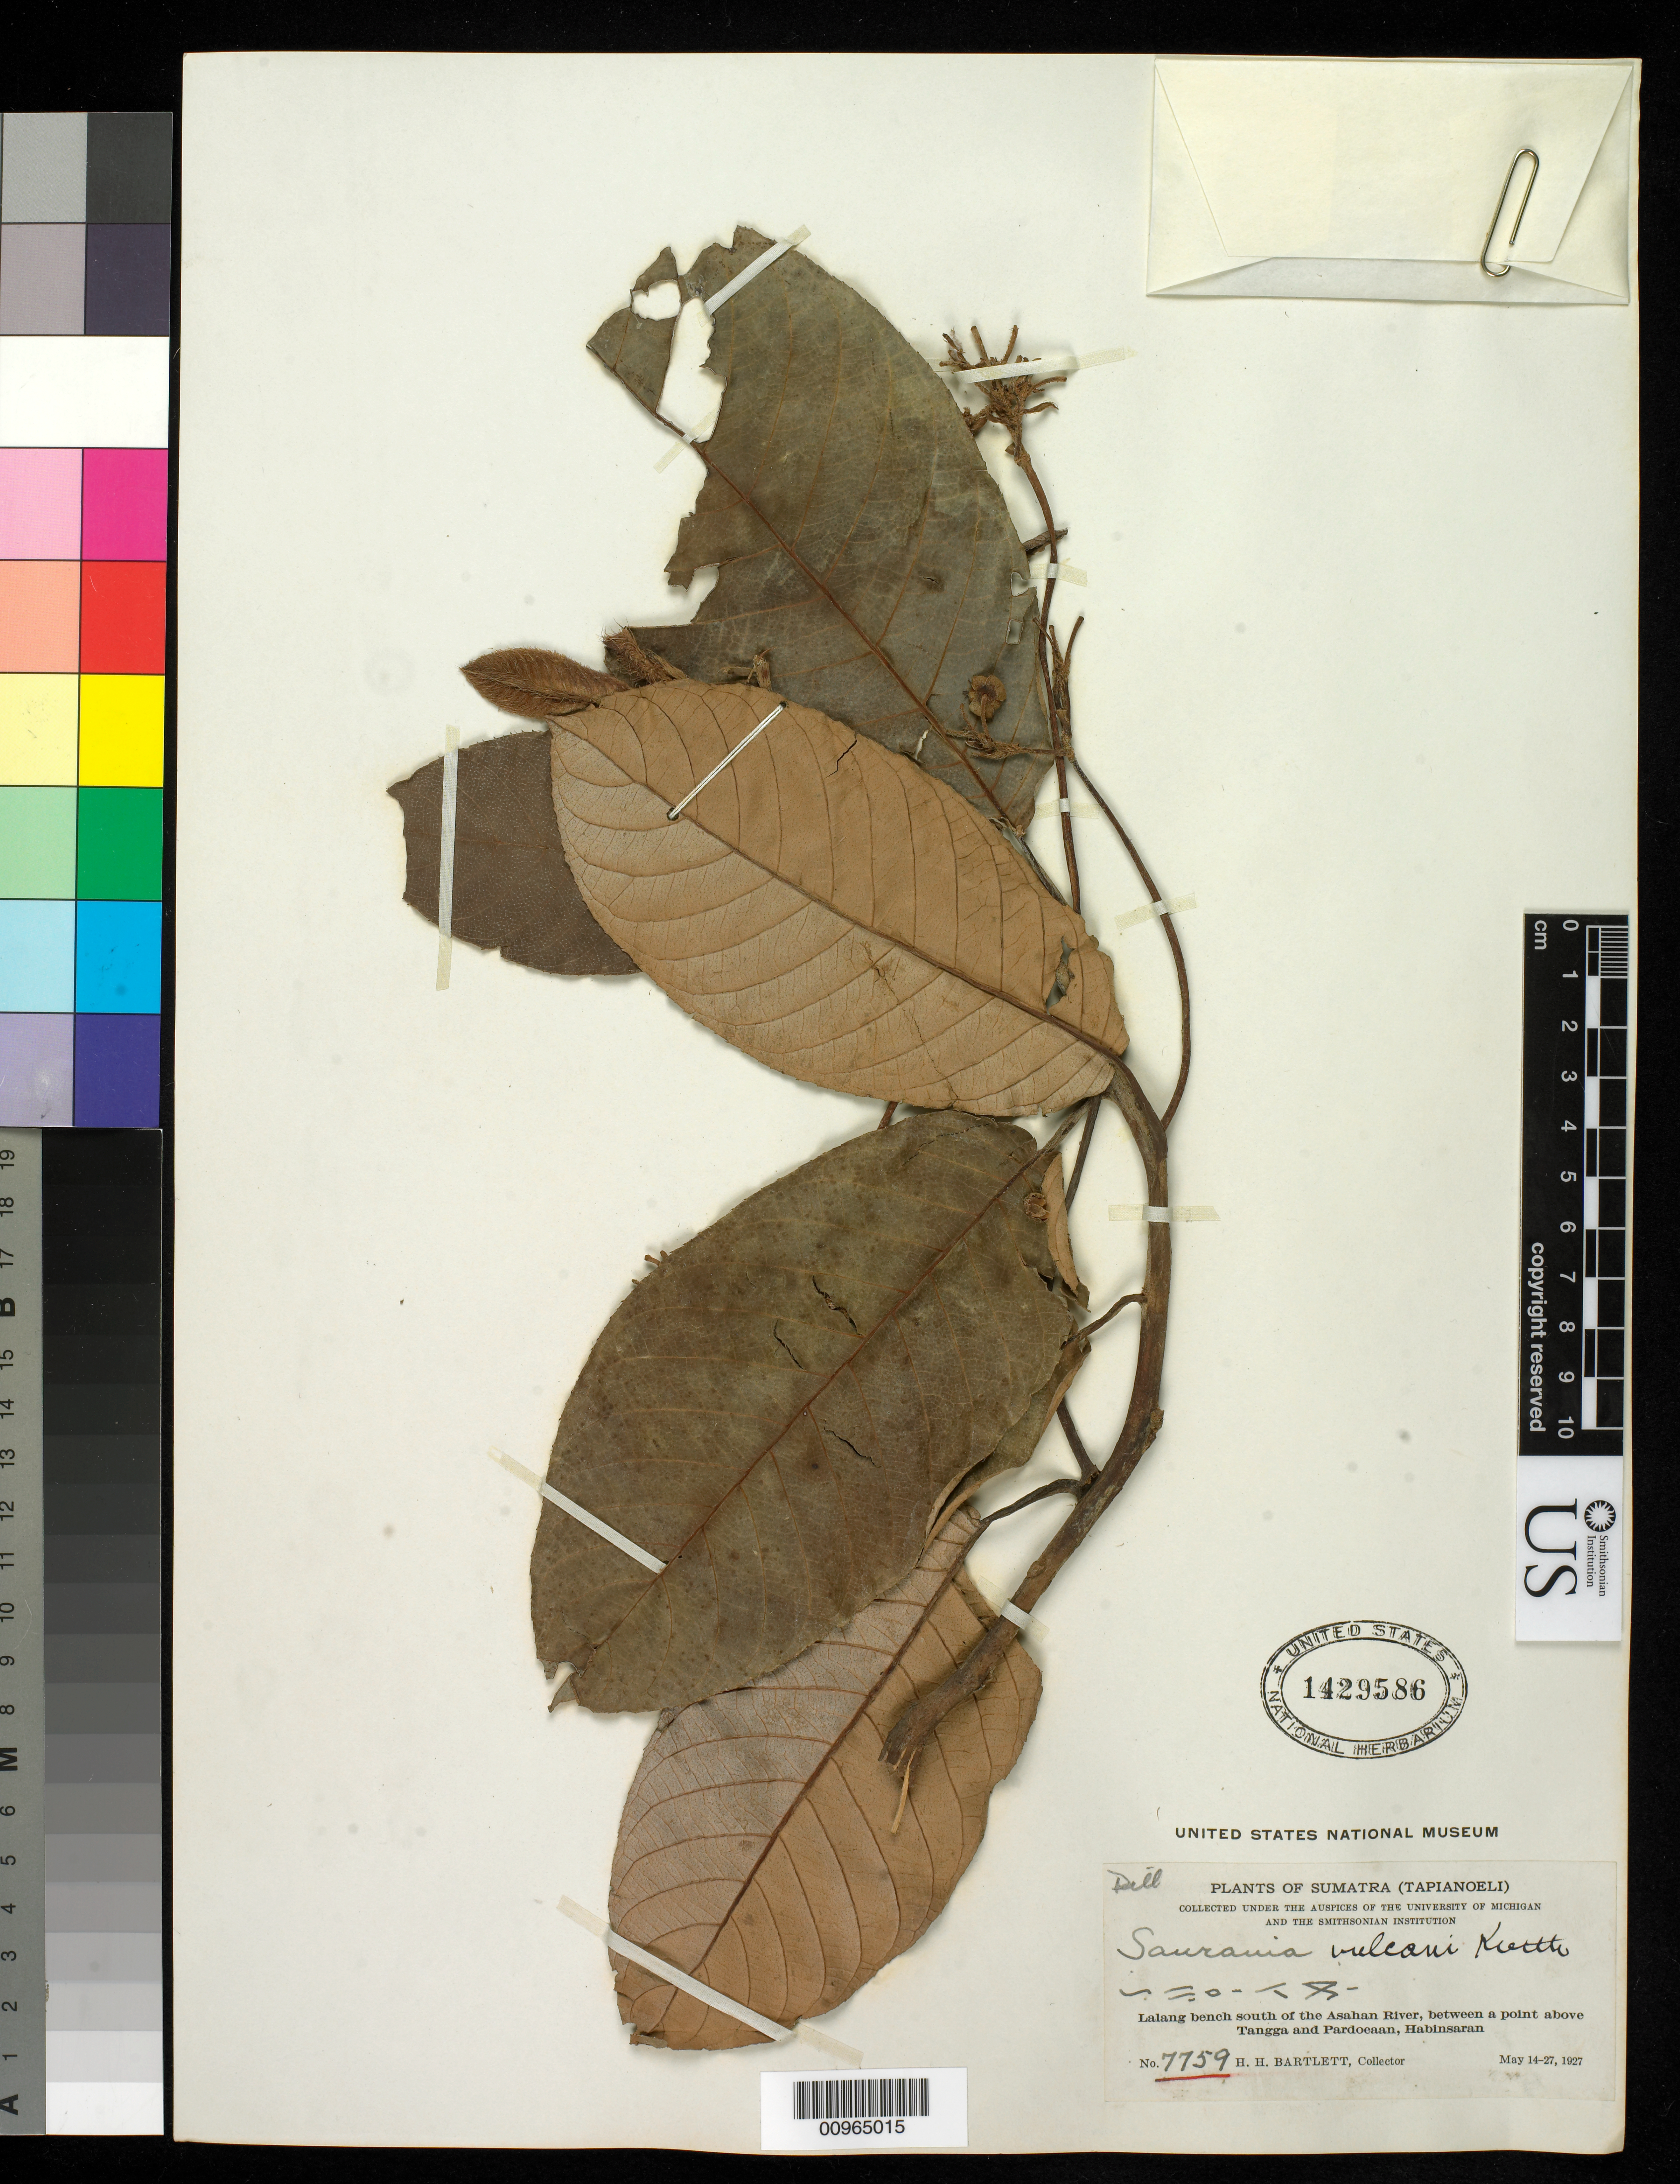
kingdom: Plantae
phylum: Tracheophyta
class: Magnoliopsida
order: Ericales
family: Actinidiaceae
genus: Saurauia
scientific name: Saurauia vulcane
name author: Korth.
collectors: H. H. Bartlett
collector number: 7759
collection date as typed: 14 May 1927 to 27 May 1927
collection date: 1927-05-14/1927-05-27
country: Indonesia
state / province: Sumatra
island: Sumatra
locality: Lalang bench south of the Asahan River, between a point above Tangga and Pardoeaan, Habinsaran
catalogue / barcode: US 1429586